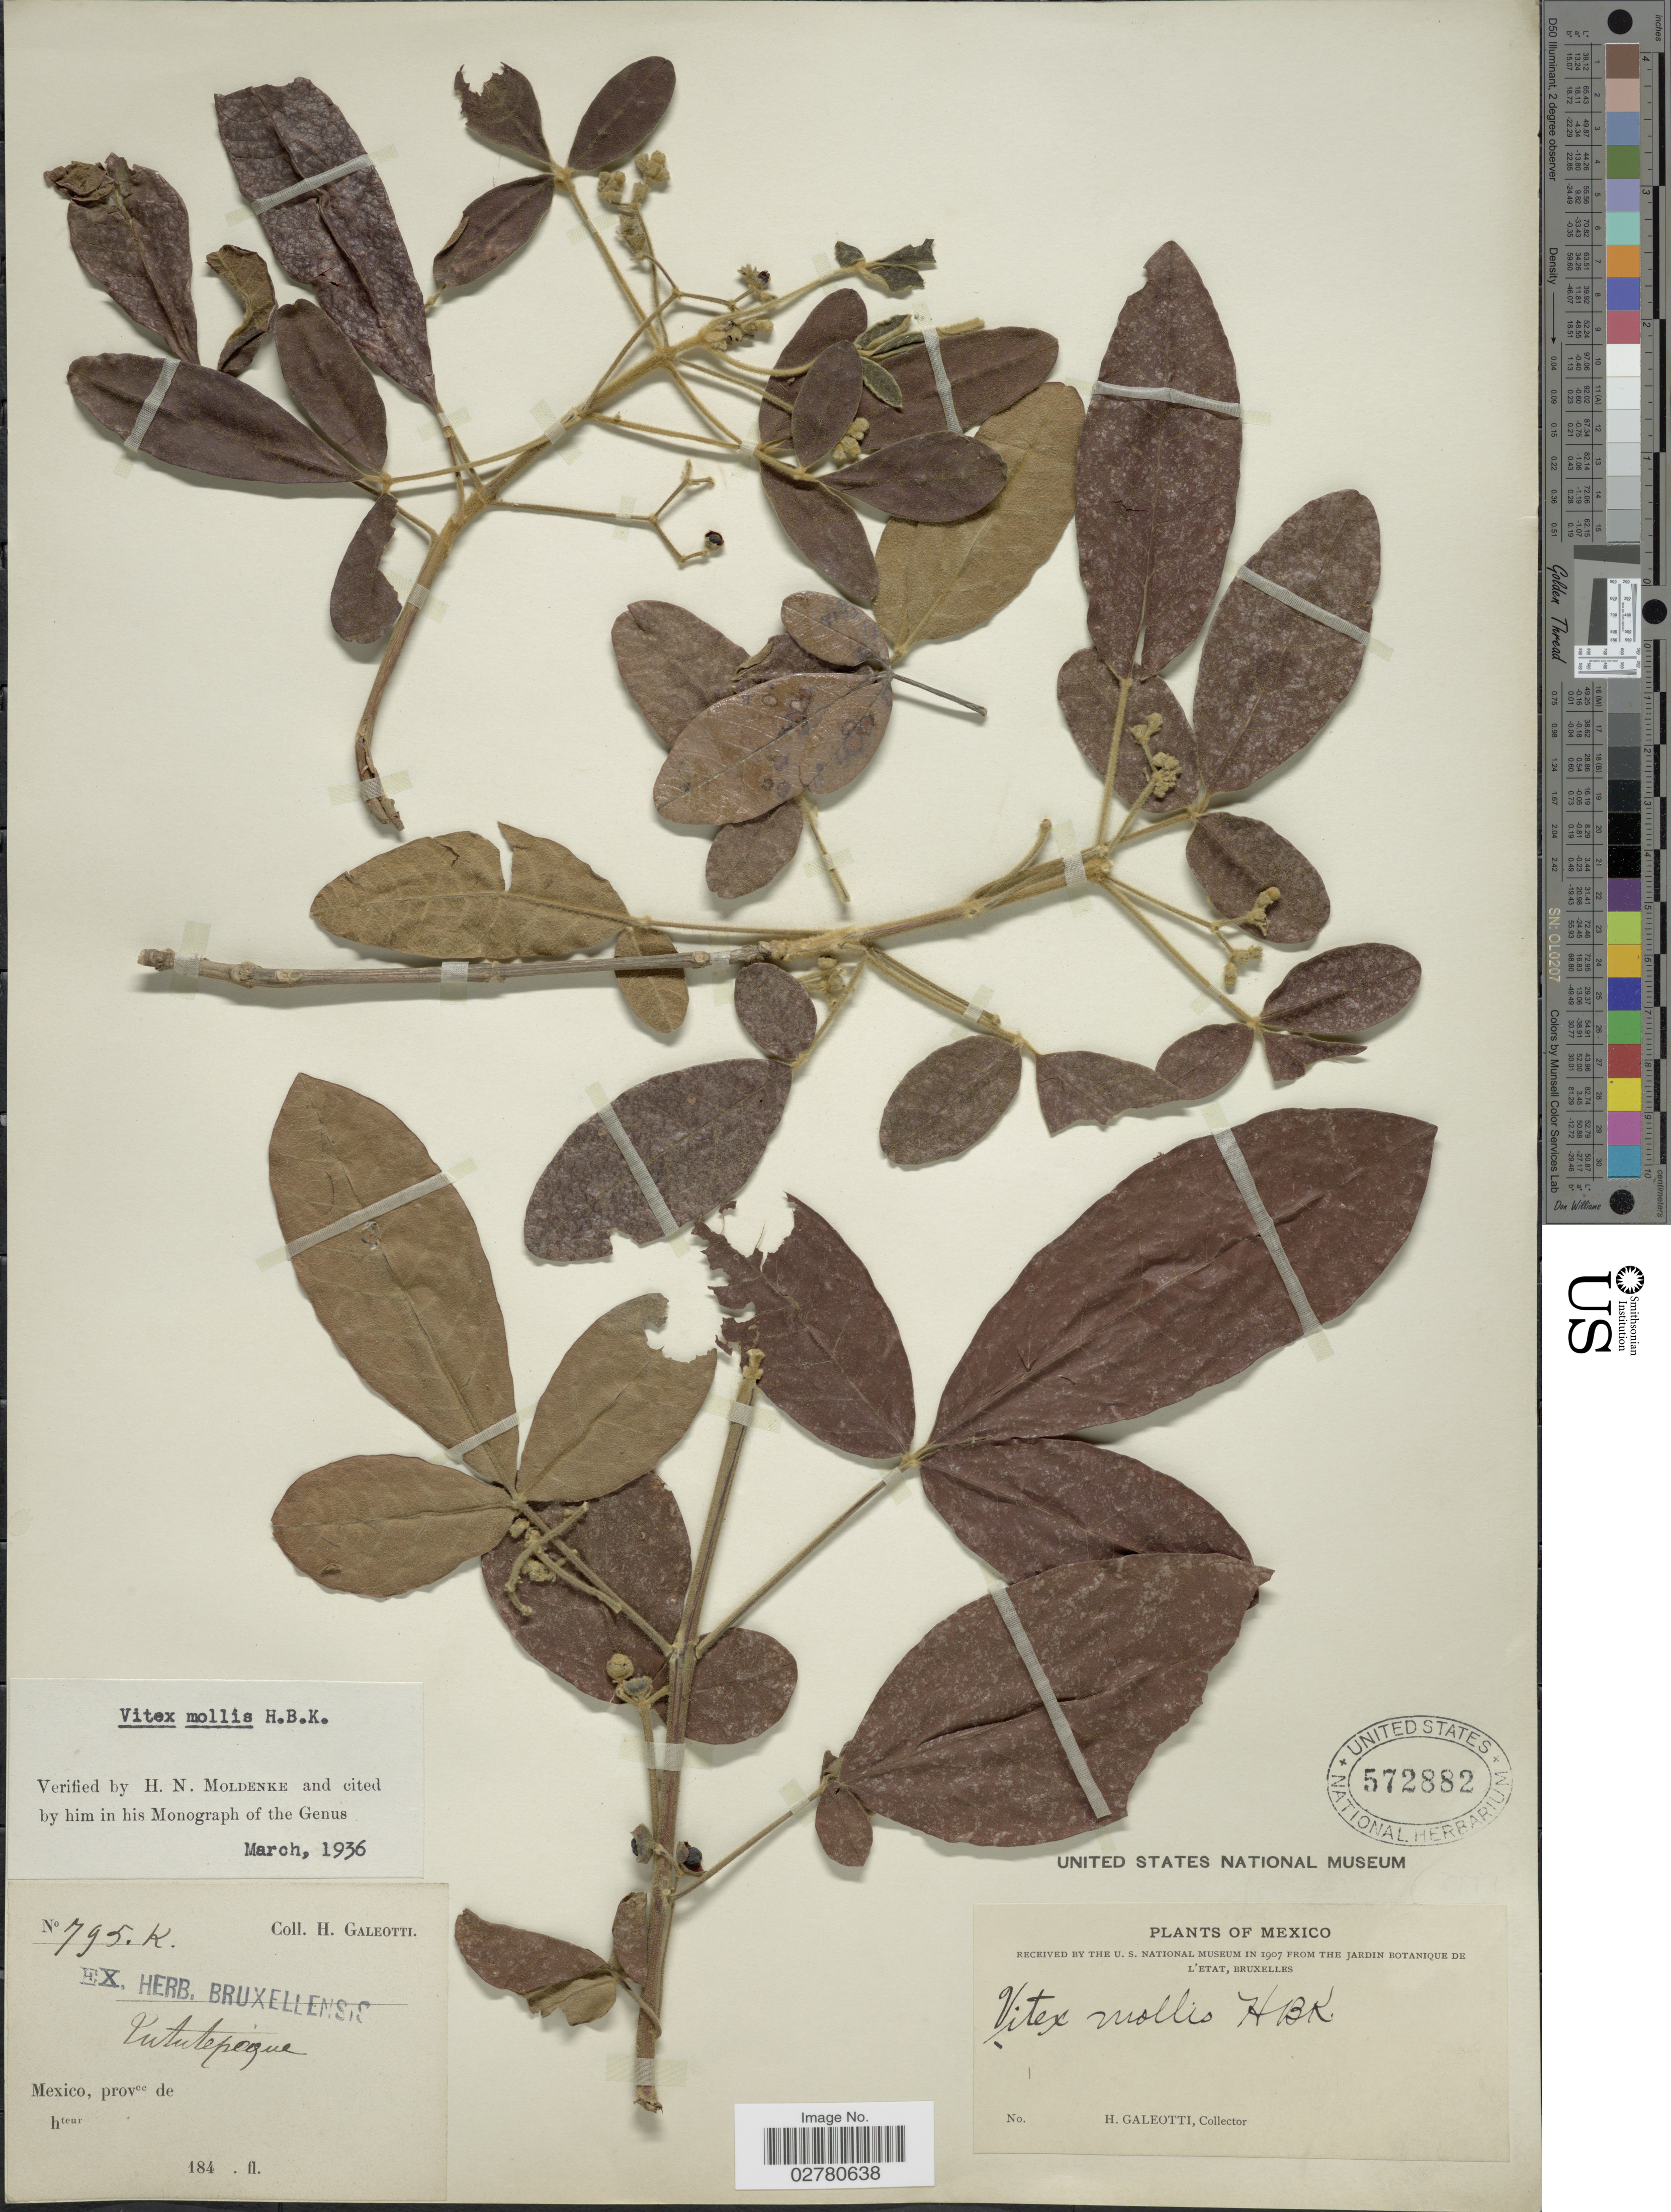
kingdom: Plantae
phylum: Tracheophyta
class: Magnoliopsida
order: Lamiales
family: Lamiaceae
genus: Vitex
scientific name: Vitex mollis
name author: Kunth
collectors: H. G. Galeotti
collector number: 795K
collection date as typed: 184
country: Mexico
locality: Pututepeque.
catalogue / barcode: US 572882